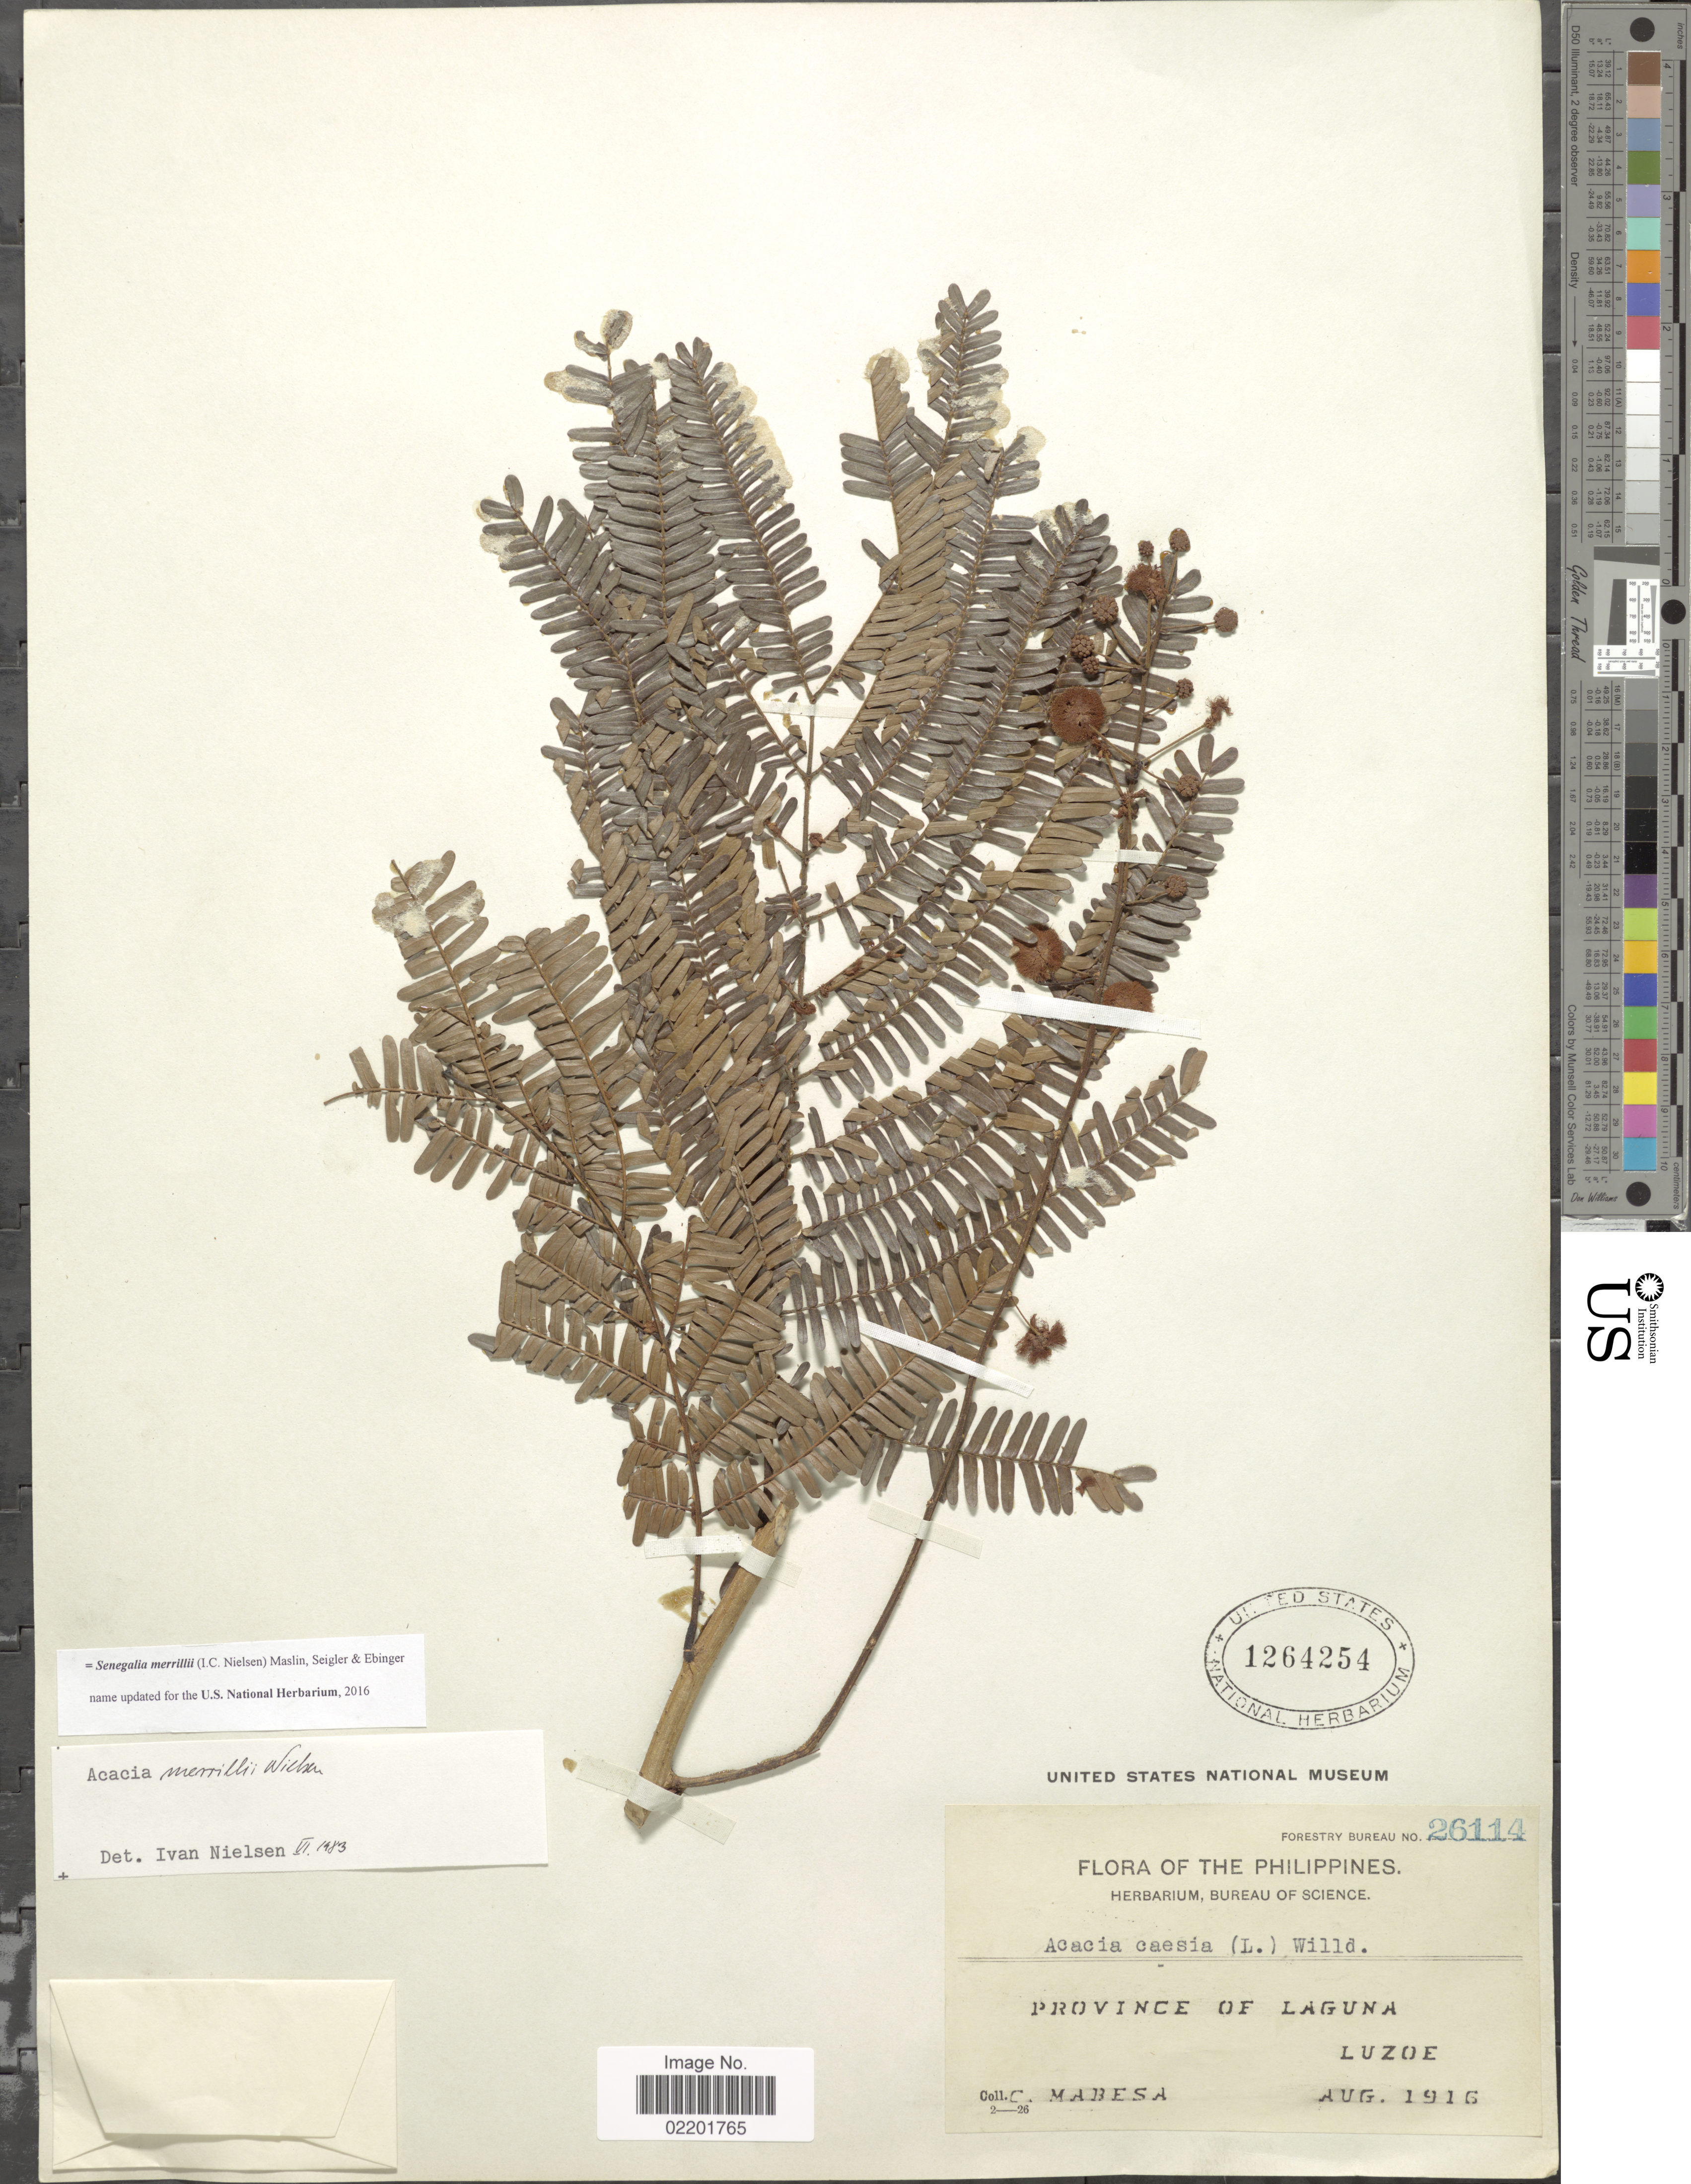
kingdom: Plantae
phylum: Tracheophyta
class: Magnoliopsida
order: Fabales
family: Fabaceae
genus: Senegalia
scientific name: Senegalia merrillii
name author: (I.C. Nielsen) Maslin et al.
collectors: C. Mabesa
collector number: Forestry Bureau 26114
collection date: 1916-08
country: Philippines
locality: Province of Laguna, Luzoe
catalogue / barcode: US 1264254